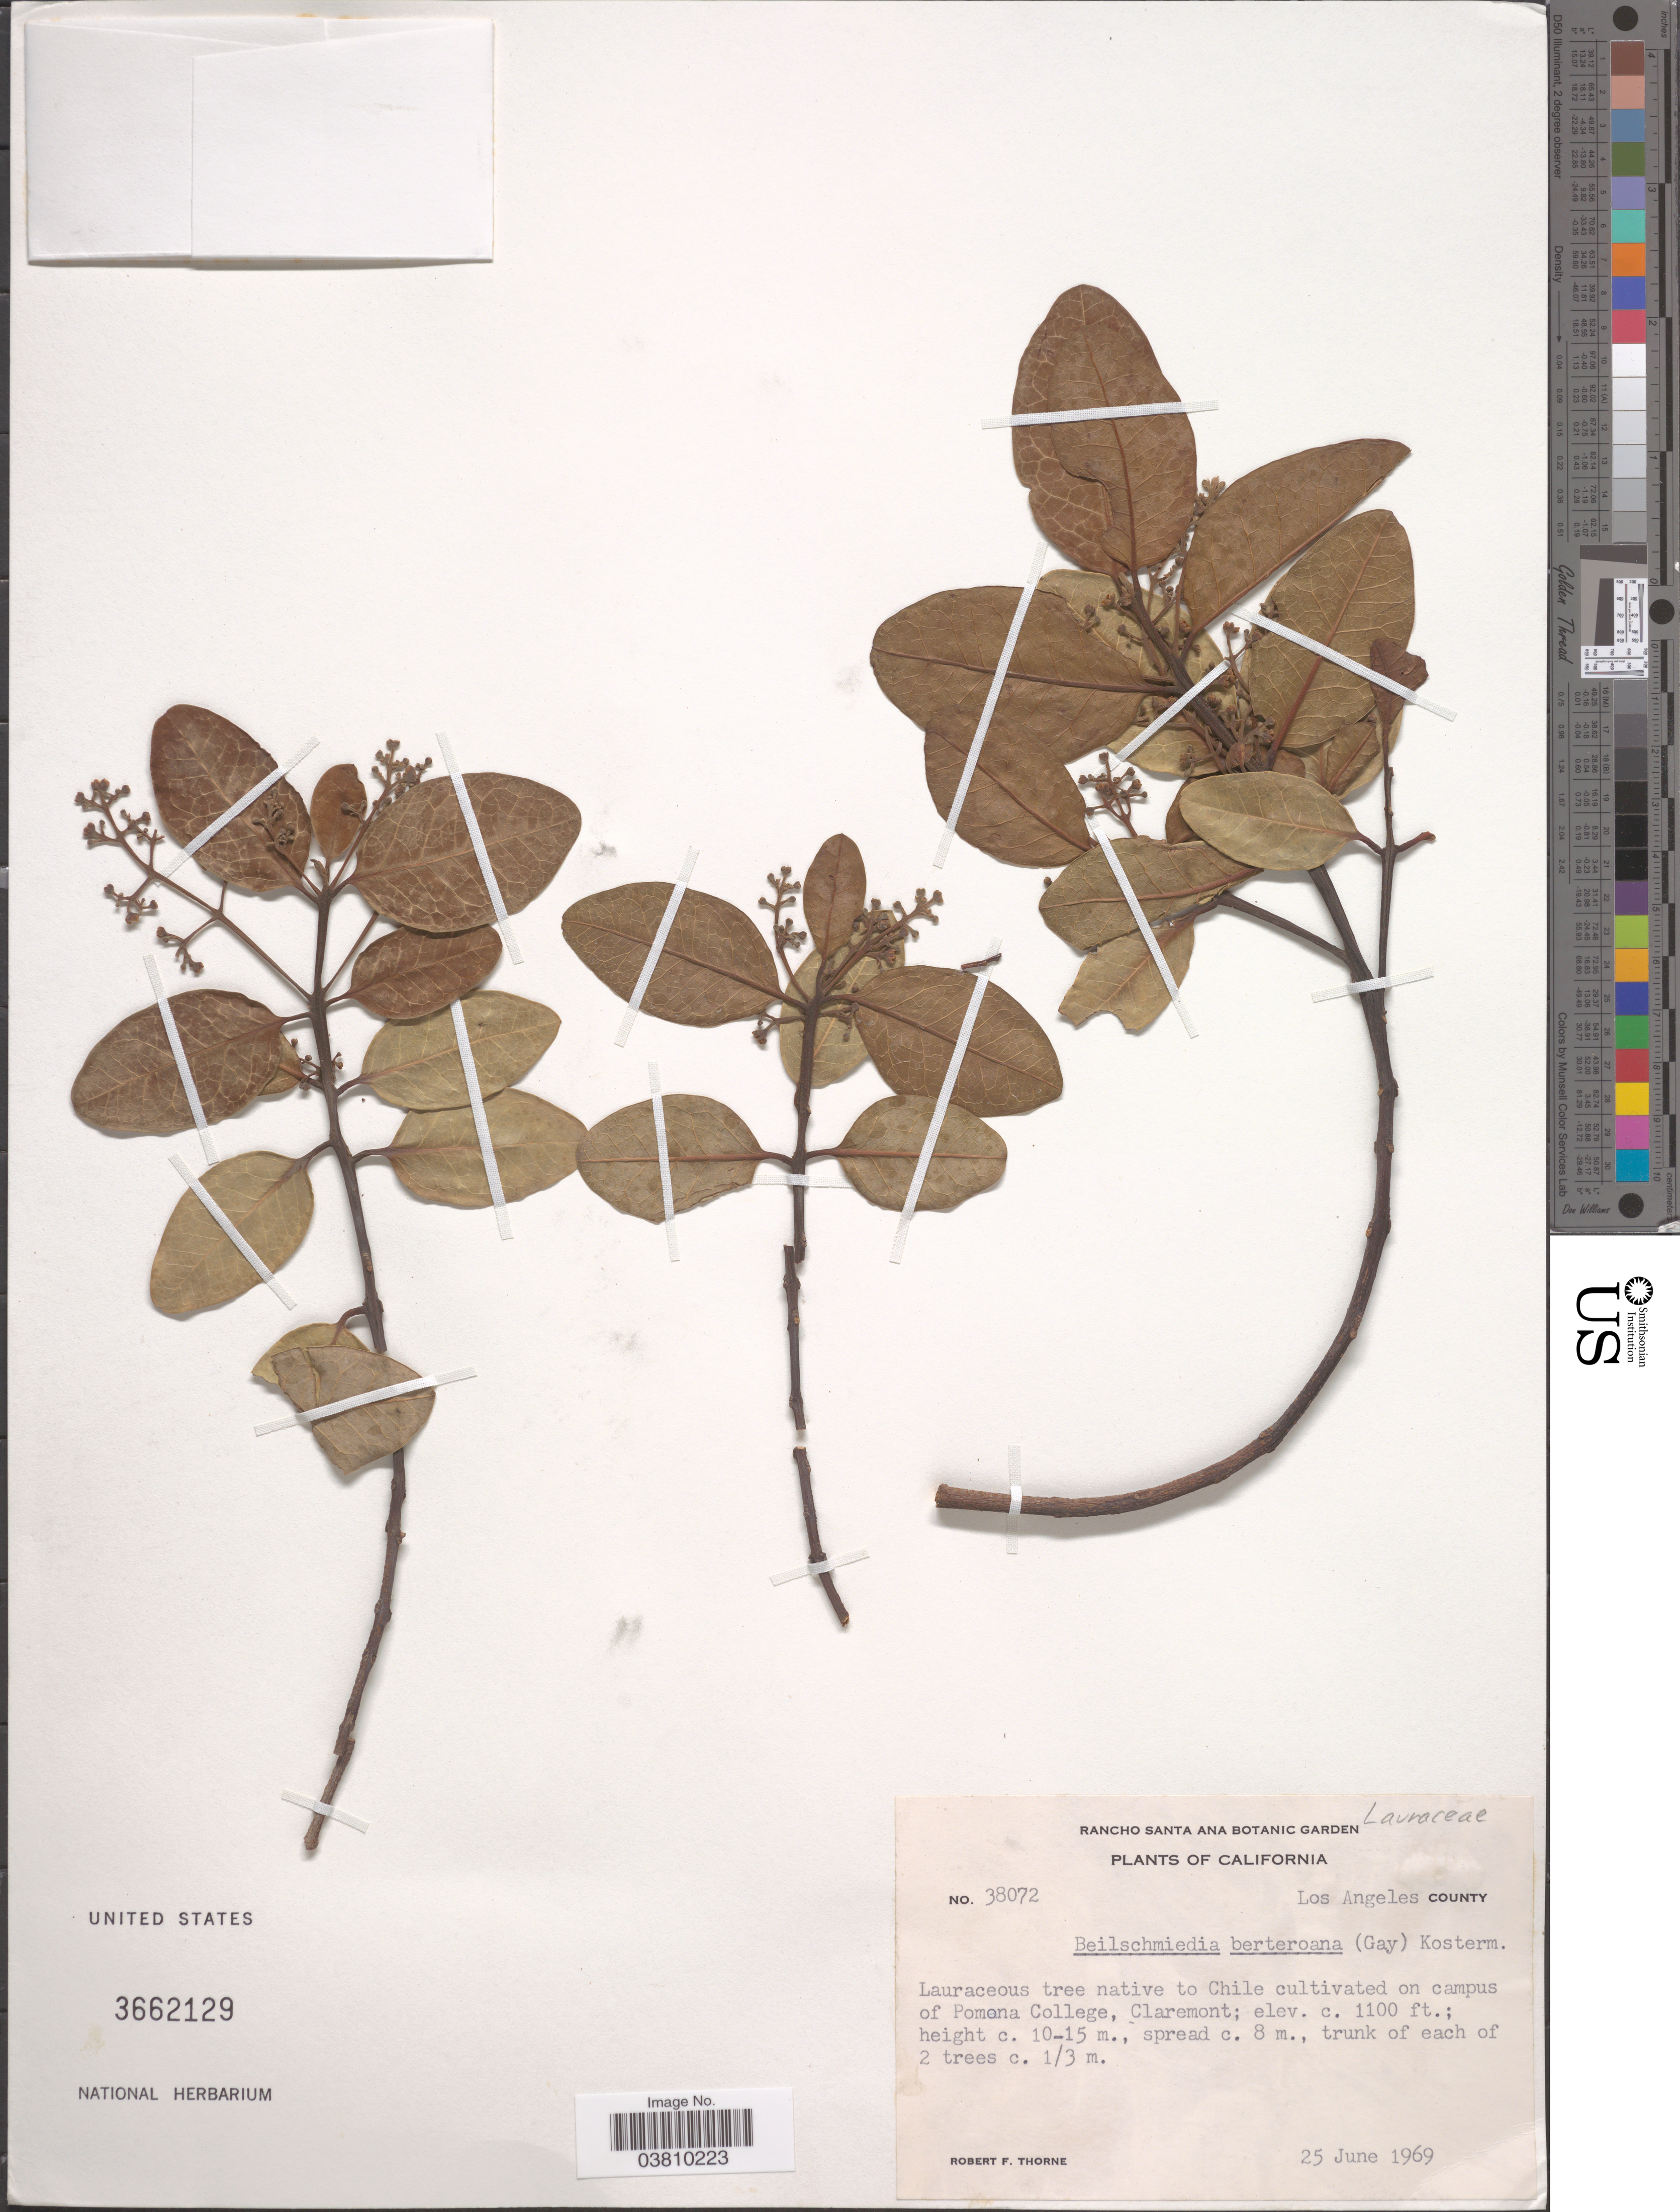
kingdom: Plantae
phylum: Tracheophyta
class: Magnoliopsida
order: Laurales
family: Lauraceae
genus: Beilschmiedia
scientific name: Beilschmiedia berteroana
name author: (Gay) Kosterm.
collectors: R. F. Thorne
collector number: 38072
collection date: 1969-06-25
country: United States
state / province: California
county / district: Los Angeles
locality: Los Angeles County. On campus of Pomona College, Claremont.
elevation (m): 335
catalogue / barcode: US 3662129